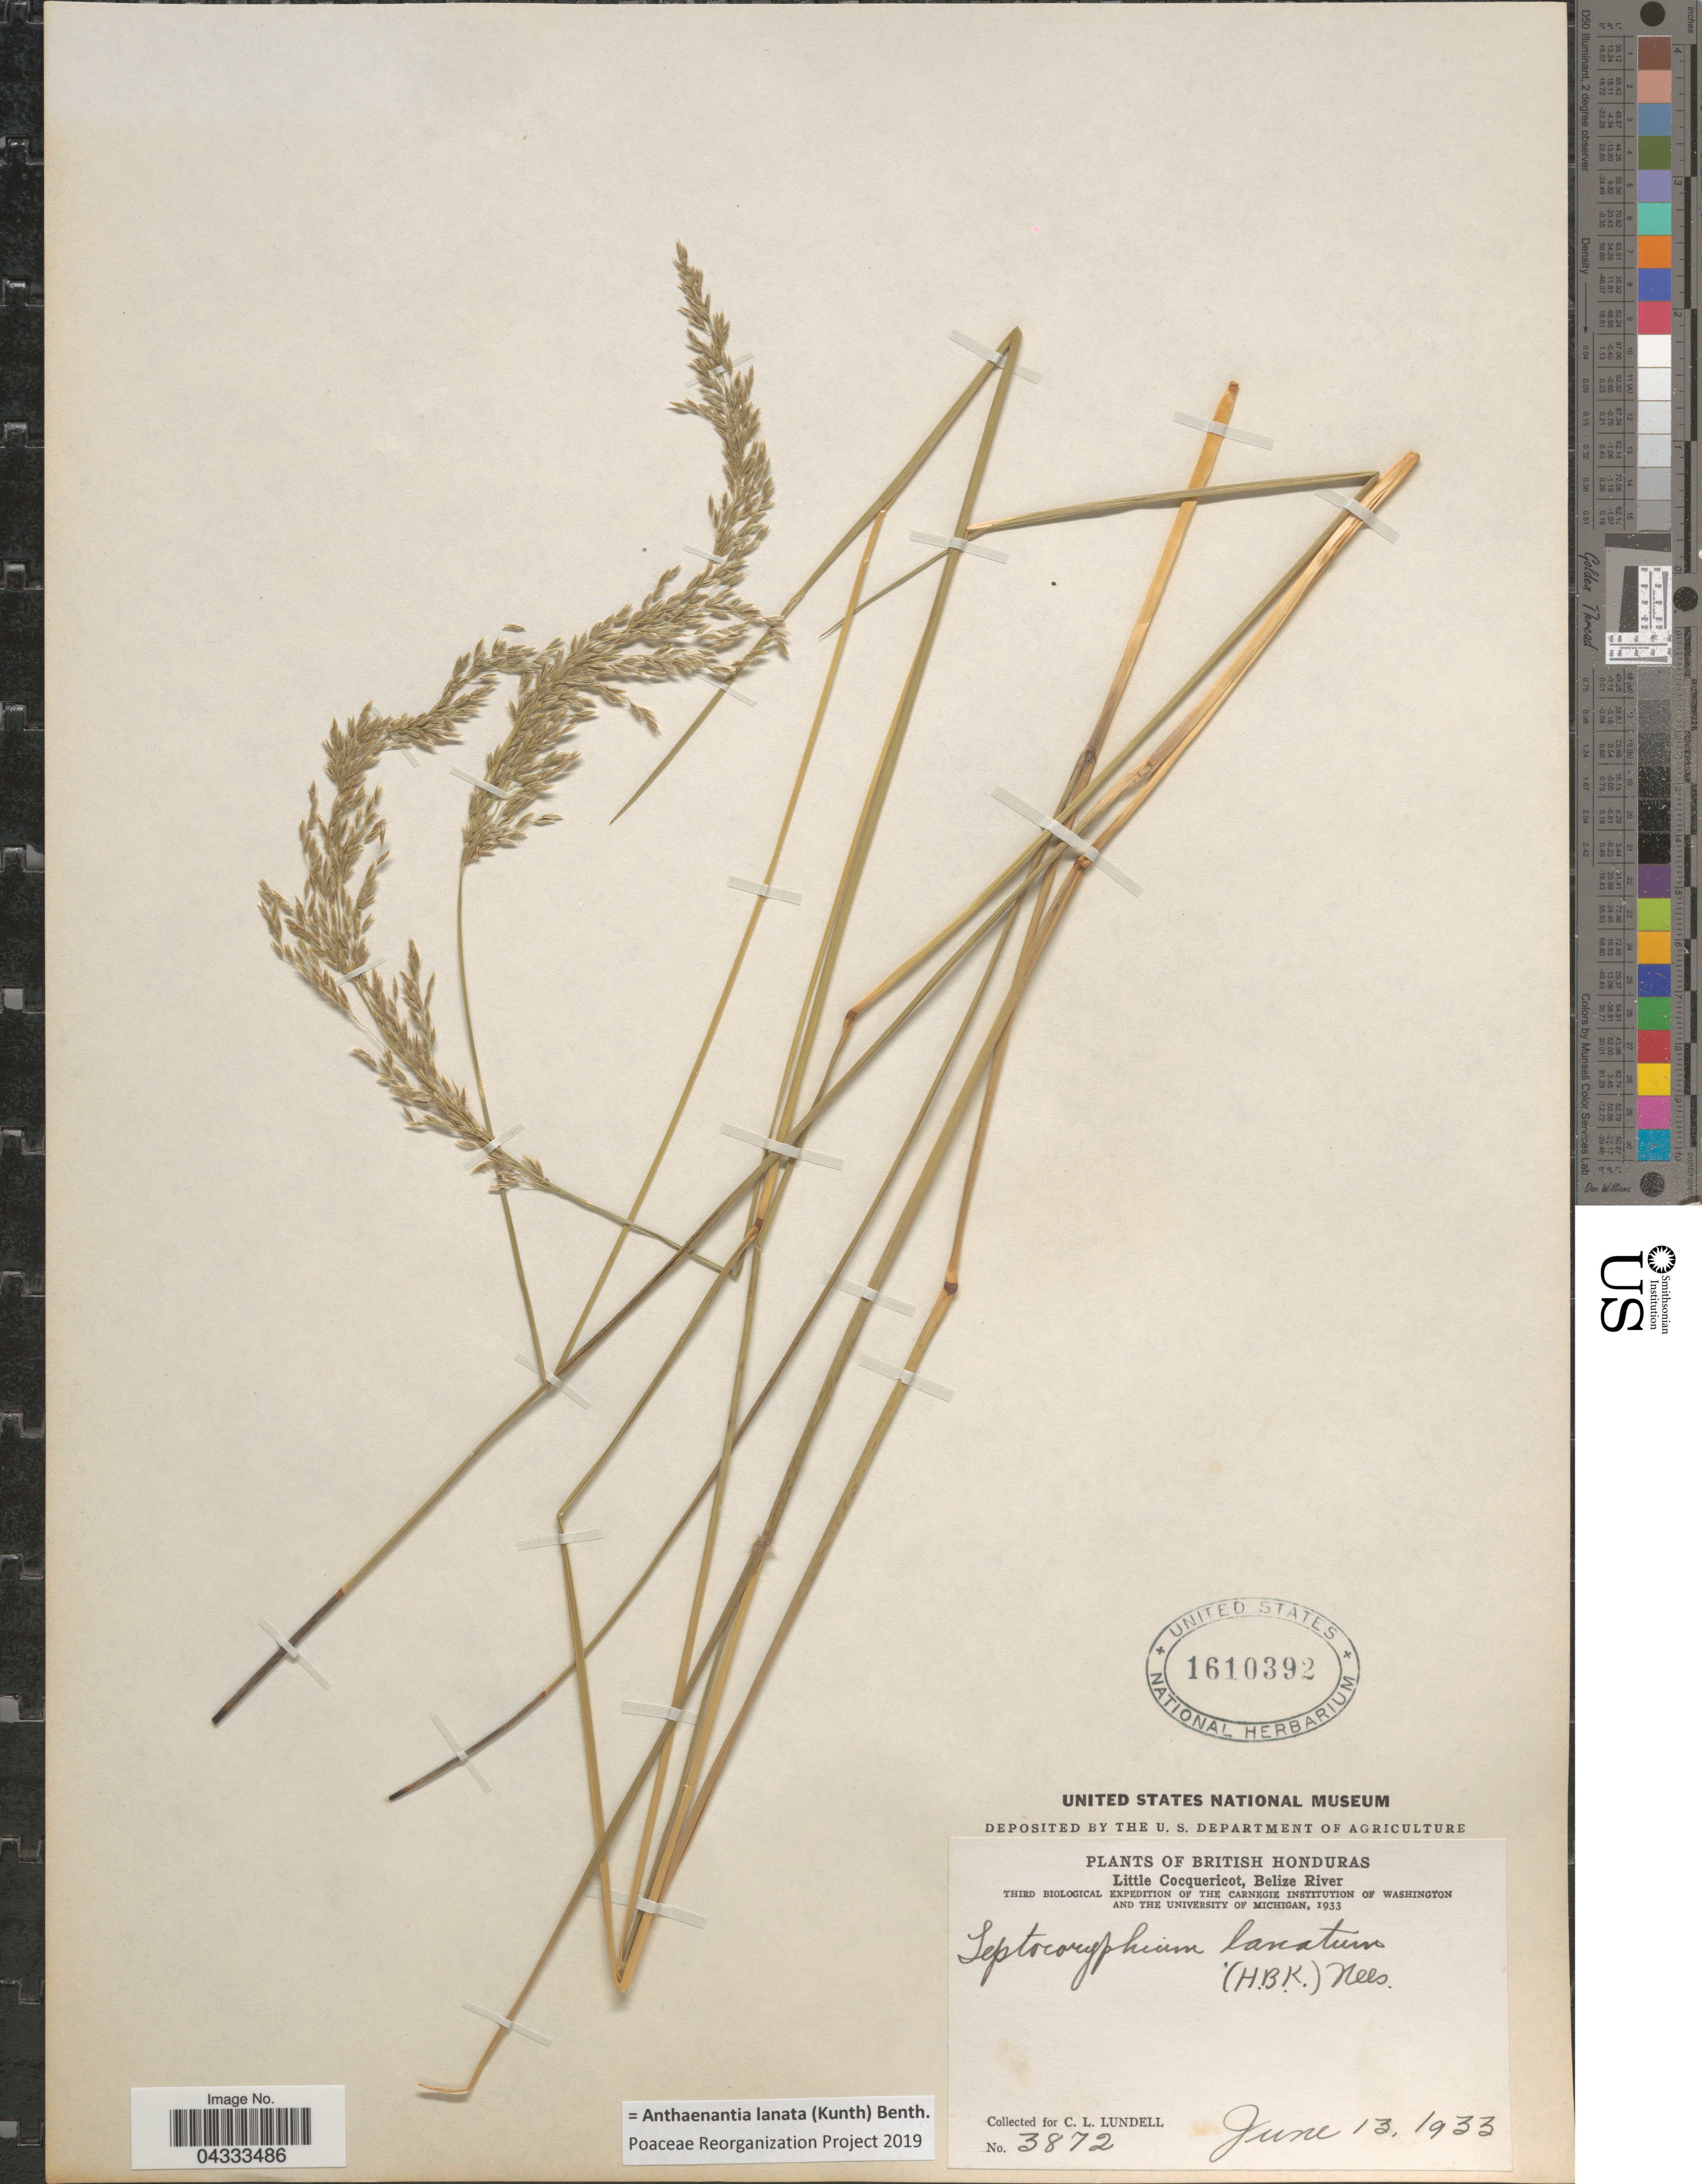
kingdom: Plantae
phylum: Tracheophyta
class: Liliopsida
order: Poales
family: Poaceae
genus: Anthaenantia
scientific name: Anthaenantia lanata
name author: (Kunth) Benth.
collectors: C. L. Lundell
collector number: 3872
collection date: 1933-06-13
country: Belize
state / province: Belize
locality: British Honduras. Little Cocquericot, Belize River. Third Biological Expedition.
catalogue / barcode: US 1610392